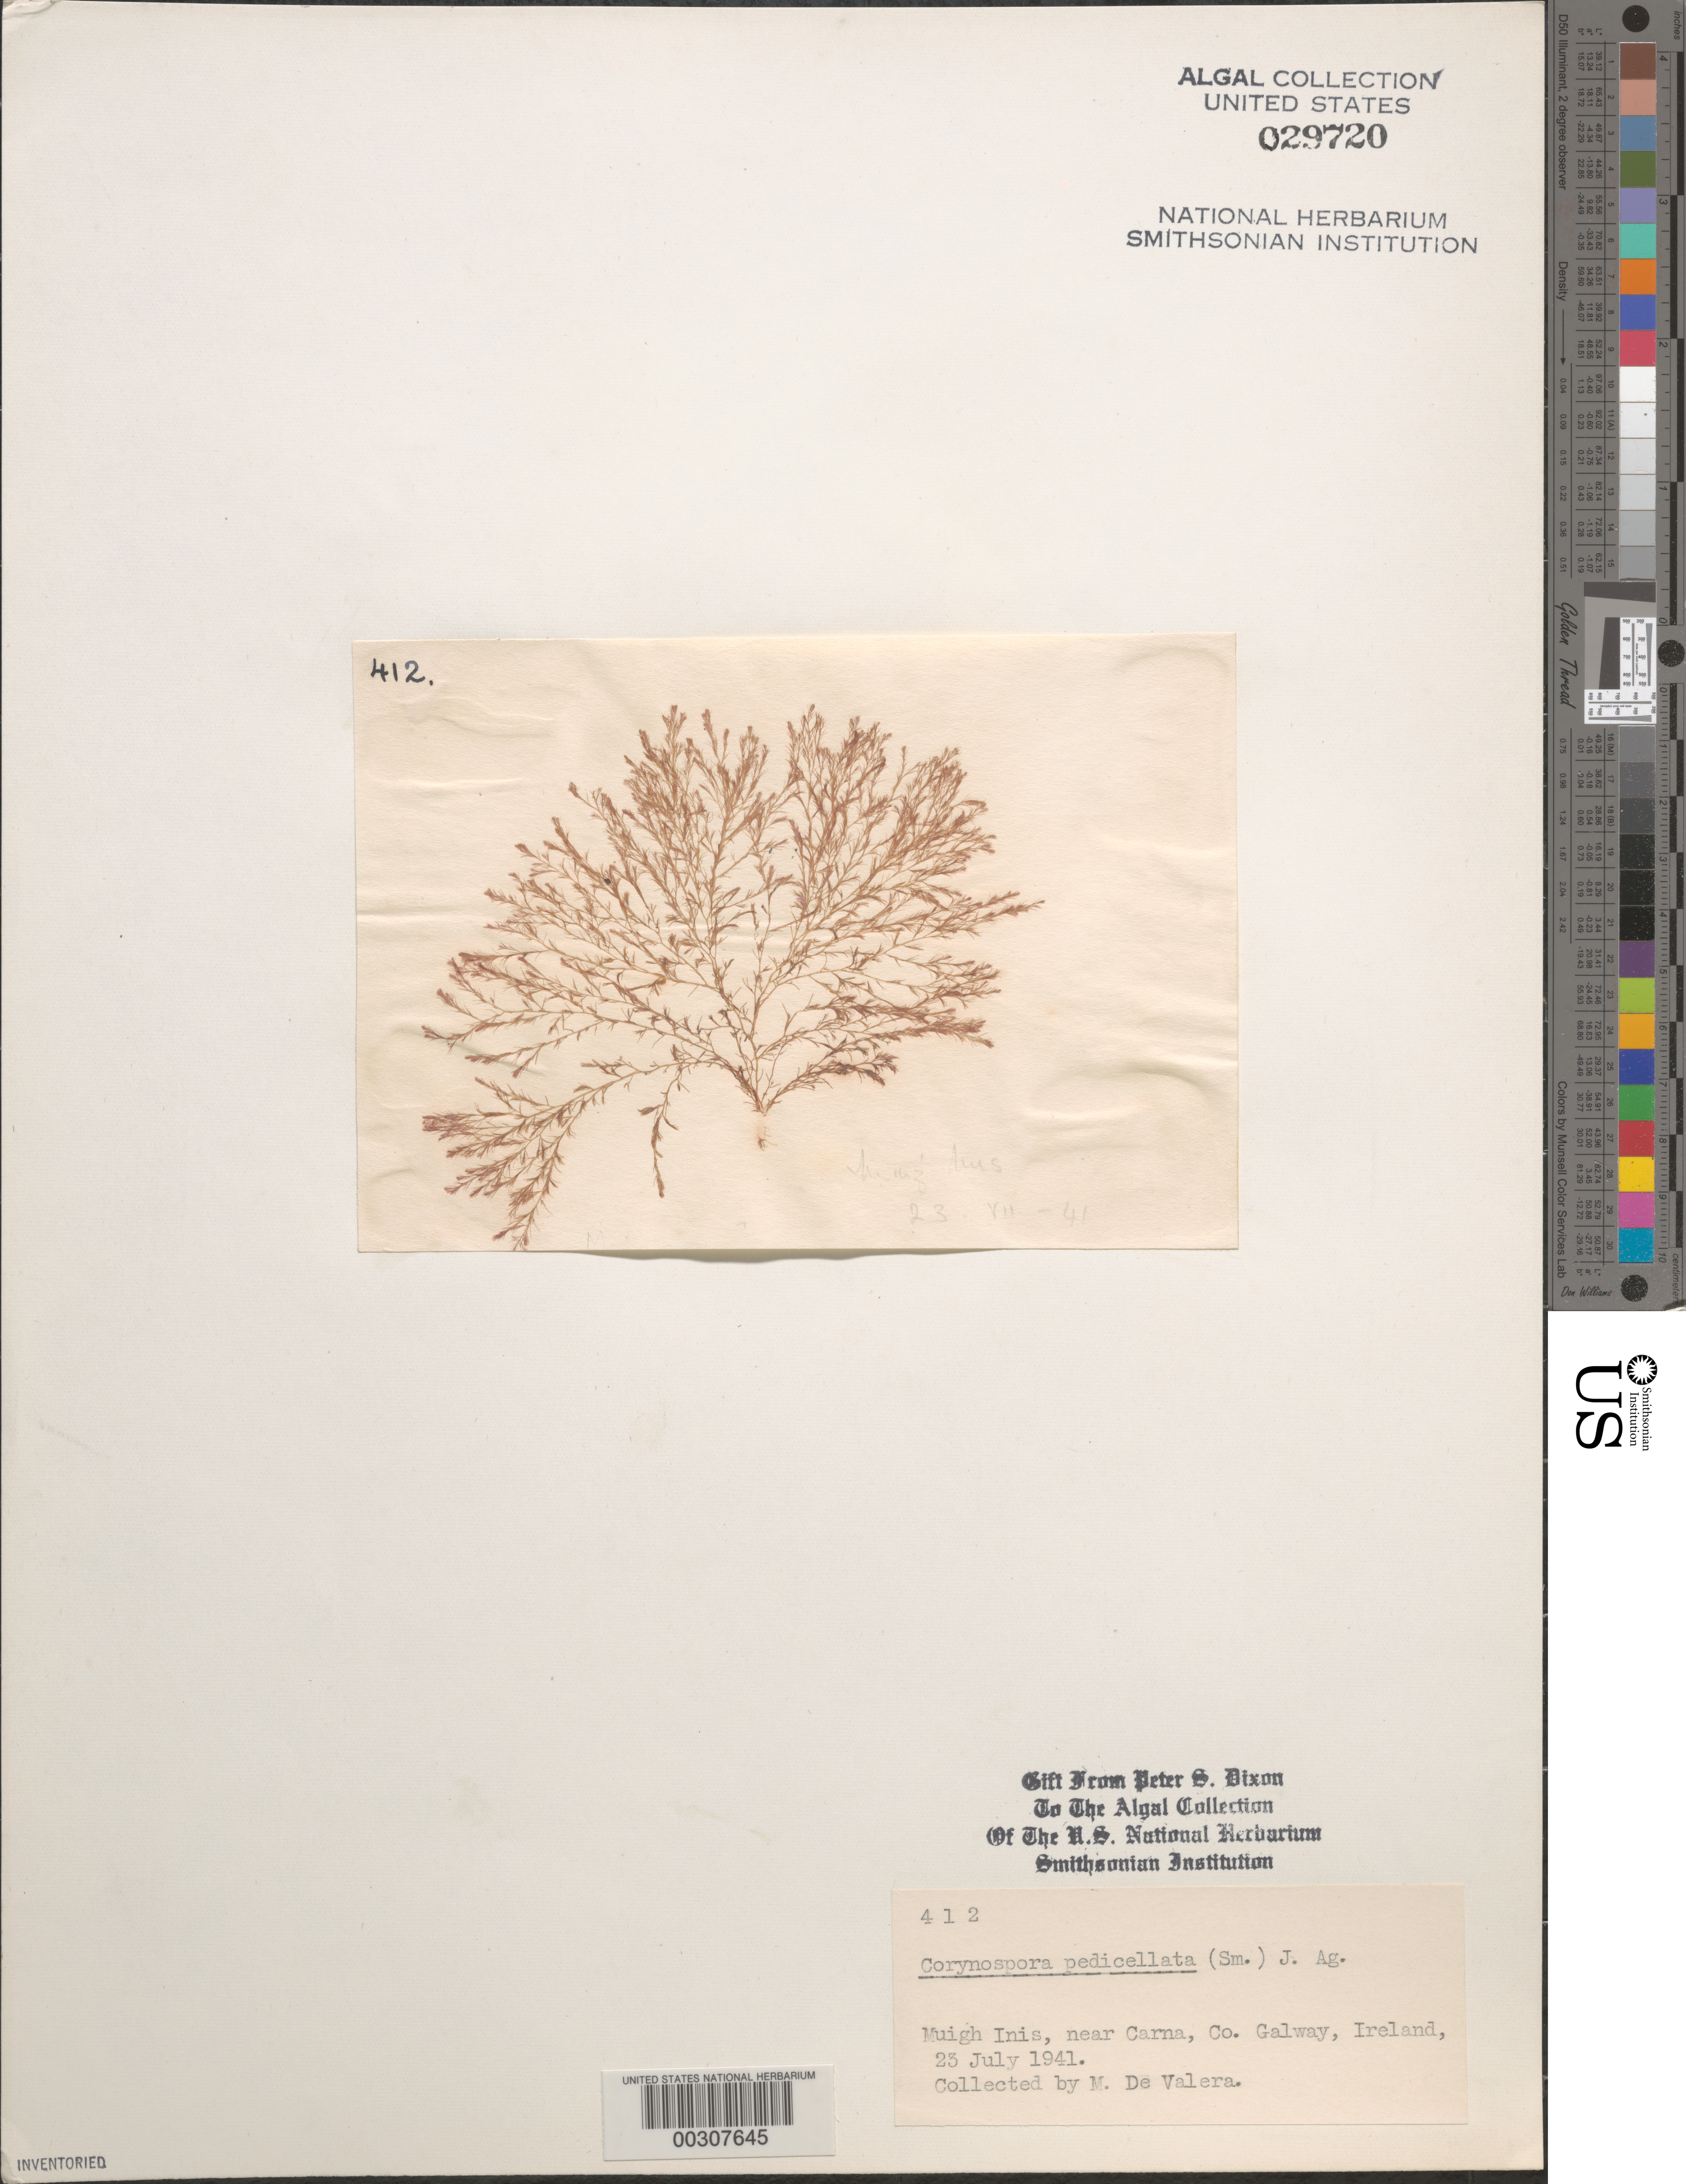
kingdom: Plantae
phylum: Rhodophyta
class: Florideophyceae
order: Ceramiales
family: Wrangeliaceae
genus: Monosporus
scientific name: Monosporus pedicellatus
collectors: M. De Valera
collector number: PSD 412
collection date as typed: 23 Jul 1941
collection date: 1941-07-23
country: Ireland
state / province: Connaught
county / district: Galway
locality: Muigh Inis, near Carna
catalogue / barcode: US 29720